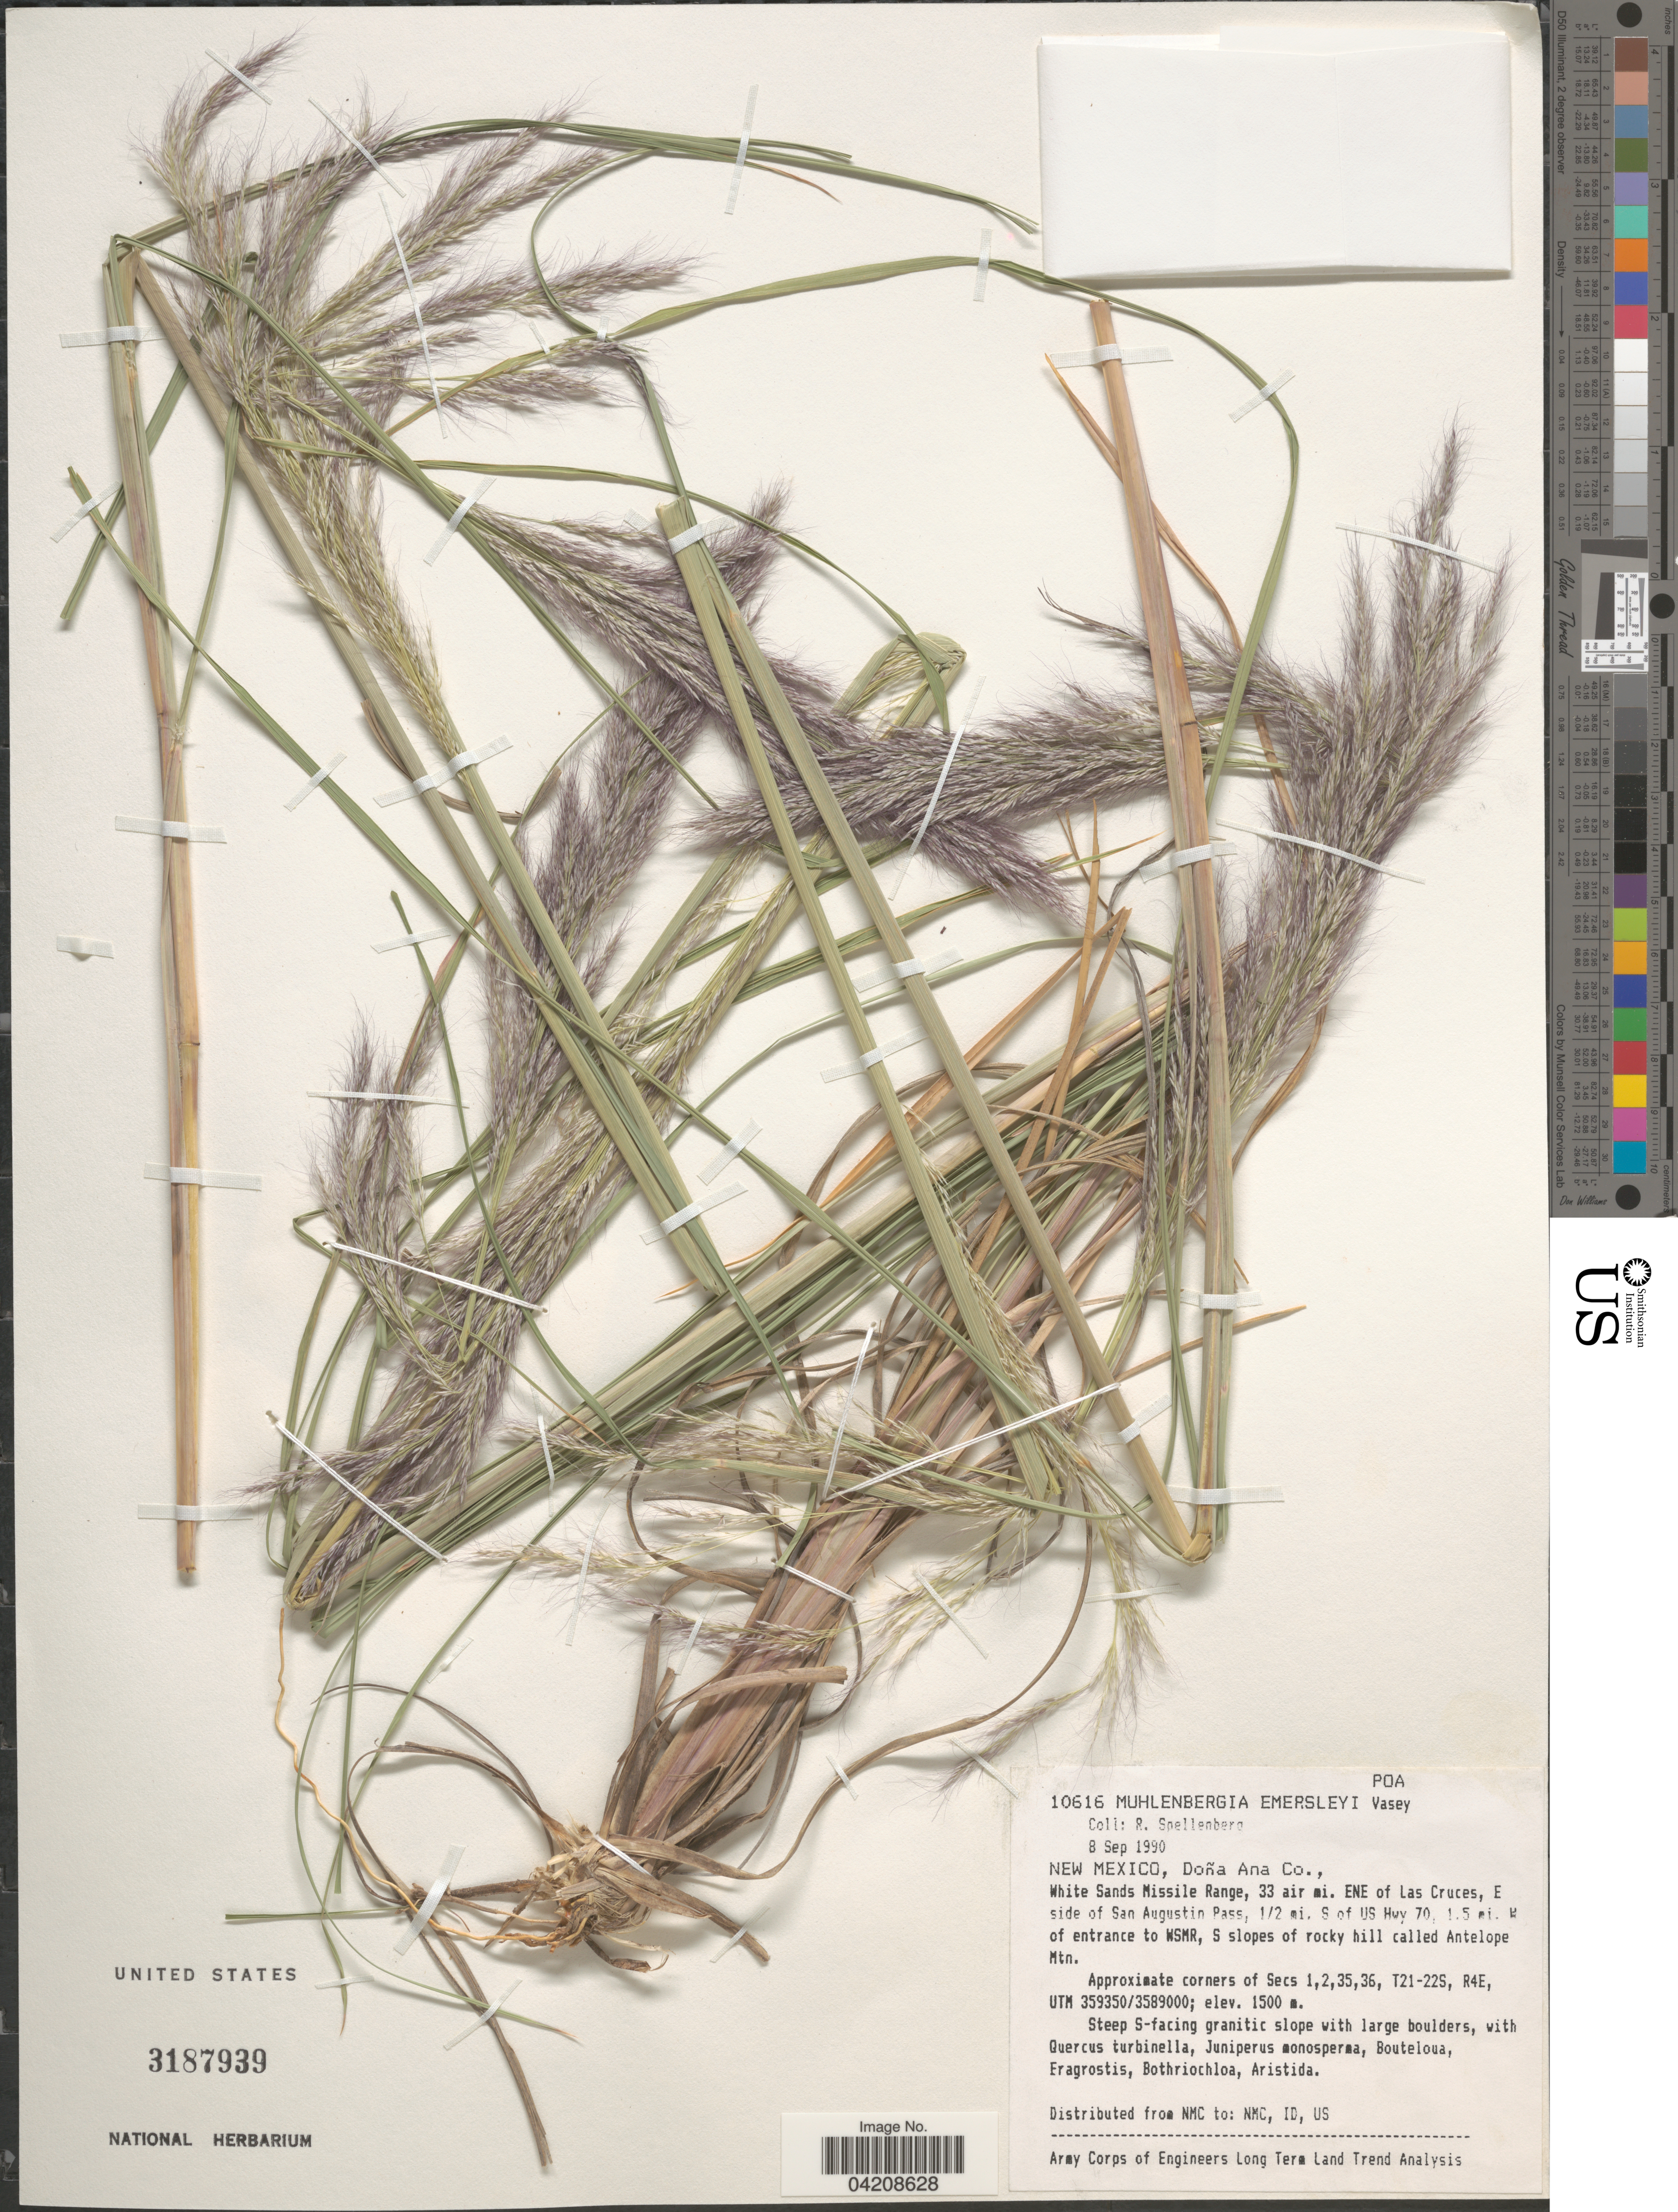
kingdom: Plantae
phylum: Tracheophyta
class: Liliopsida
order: Poales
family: Poaceae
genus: Muhlenbergia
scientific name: Muhlenbergia emersleyi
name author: Vasey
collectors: R. Spellenberg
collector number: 10616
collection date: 1990-09-08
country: United States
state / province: New Mexico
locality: Doña Ana Co., White Sands Missile Range, 33 air mi. ENE of Las Cruces, E side of San Augustin Pass, 1/2 mi. S. of US Hwy 70, 1.5 mi. W. of entrance to WSMR, S slopes of rocky hill called Antelope Mtn. Approximate corners of Secs 1,2,35,36, T21-22S, R4E, UTM 359350/3589000; Steep S-facing granitic slope.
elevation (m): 1500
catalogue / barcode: US 3187939